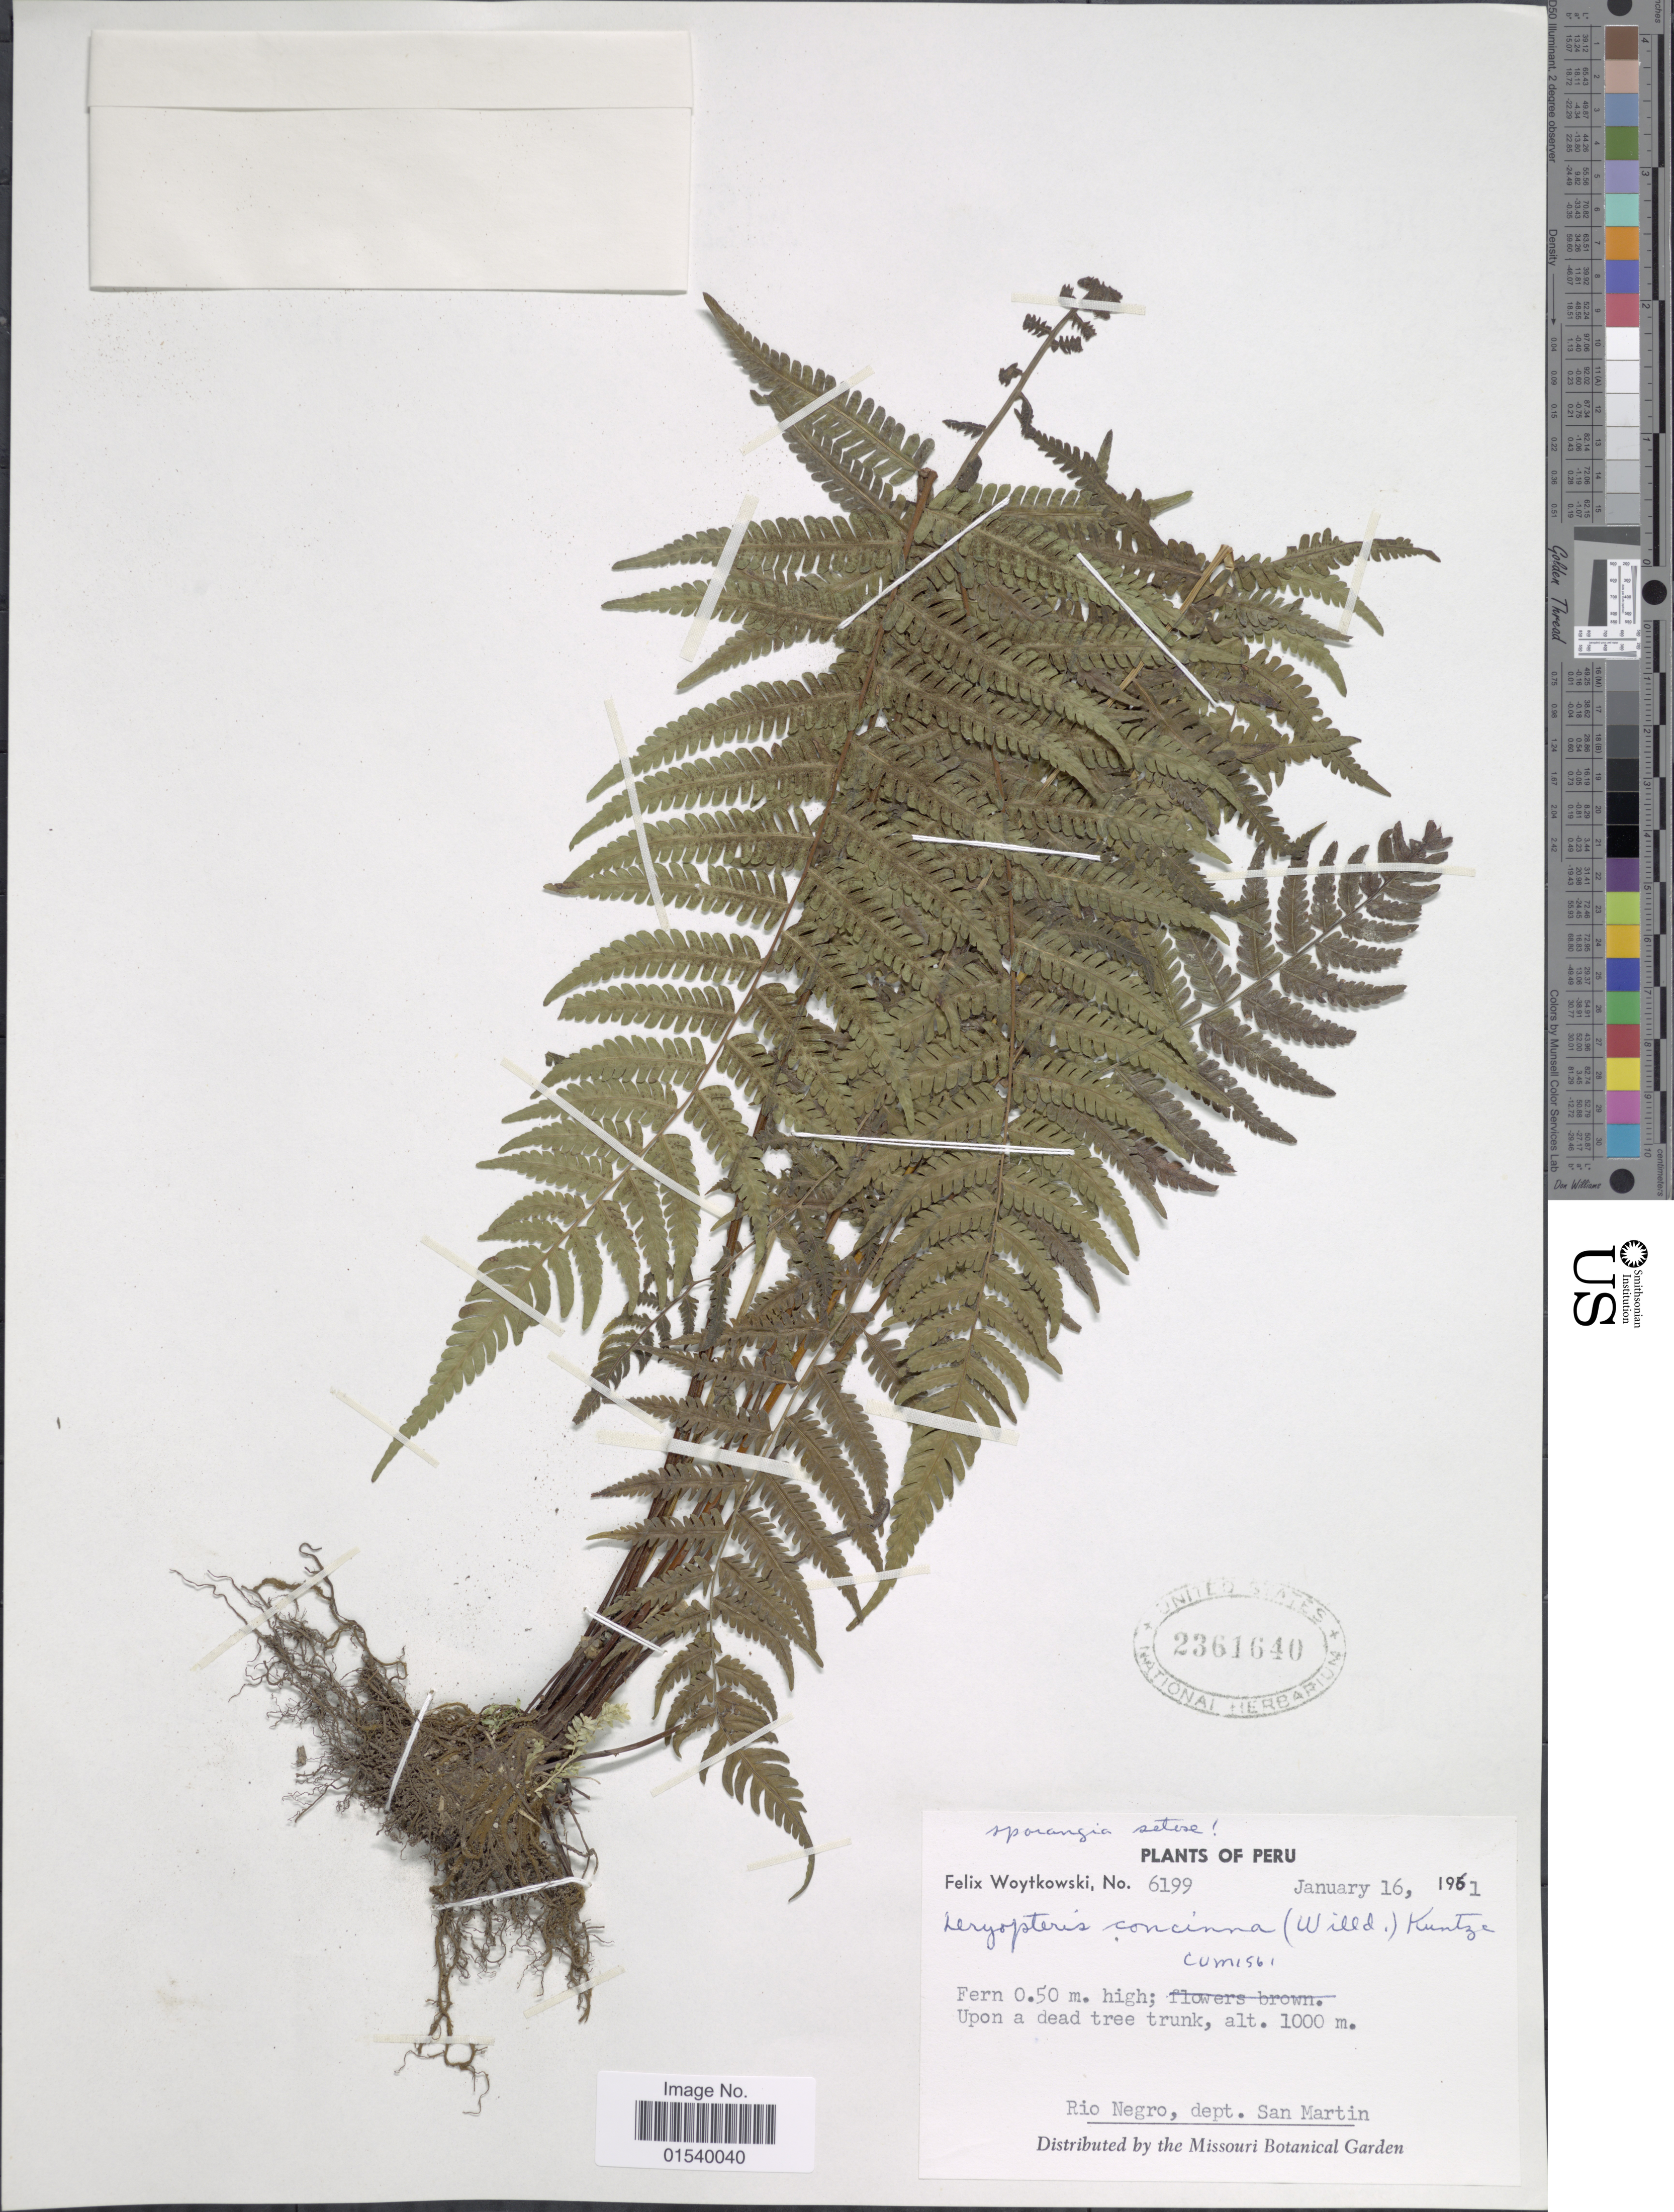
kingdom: Plantae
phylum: Tracheophyta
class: Polypodiopsida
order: Polypodiales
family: Thelypteridaceae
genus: Amauropelta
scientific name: Amauropelta concinna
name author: (Willd.) Pic. Serm.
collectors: F. Woytkowski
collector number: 6199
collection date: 1961-01-16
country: Peru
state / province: San Martín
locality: Rio Negro, Dept San Martin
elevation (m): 1000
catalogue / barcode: US 2361640